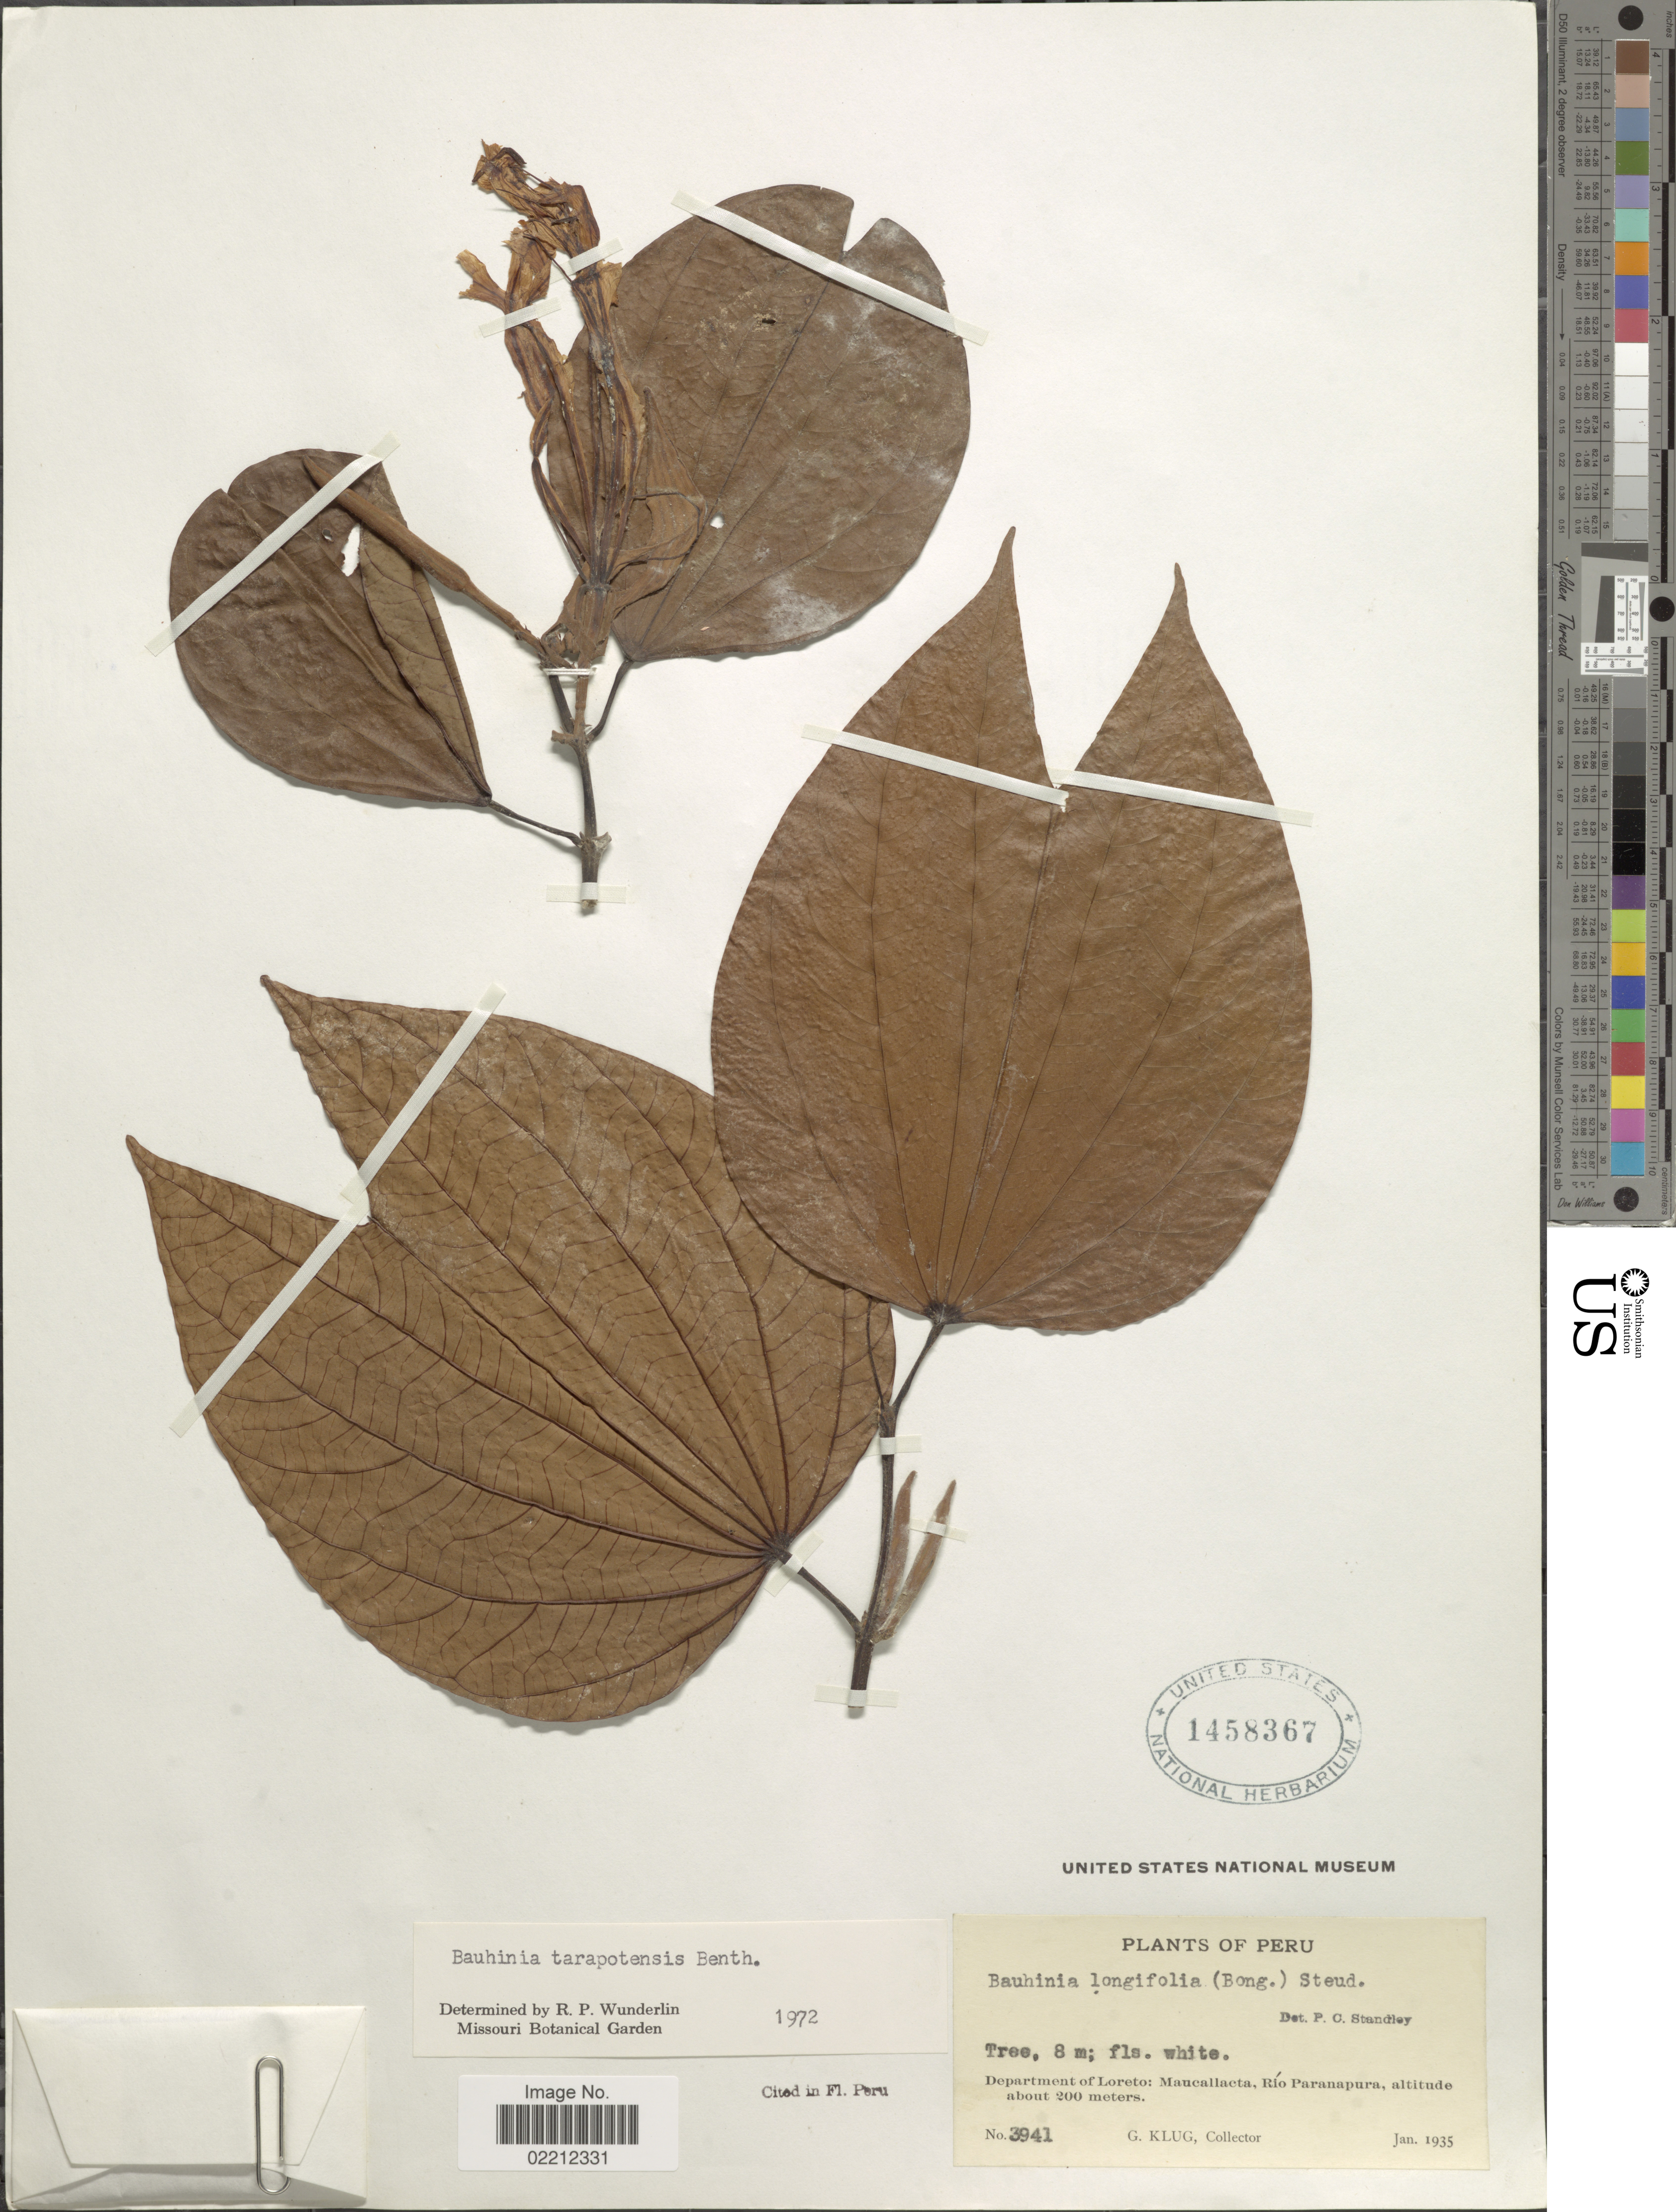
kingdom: Plantae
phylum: Tracheophyta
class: Magnoliopsida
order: Fabales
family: Fabaceae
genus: Bauhinia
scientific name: Bauhinia tarapotensis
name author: Benth.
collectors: G. Klug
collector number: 3941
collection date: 1935-01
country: Peru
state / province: Loreto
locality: Maucallacta, Rio Paranapura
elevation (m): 200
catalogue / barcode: US 1458367